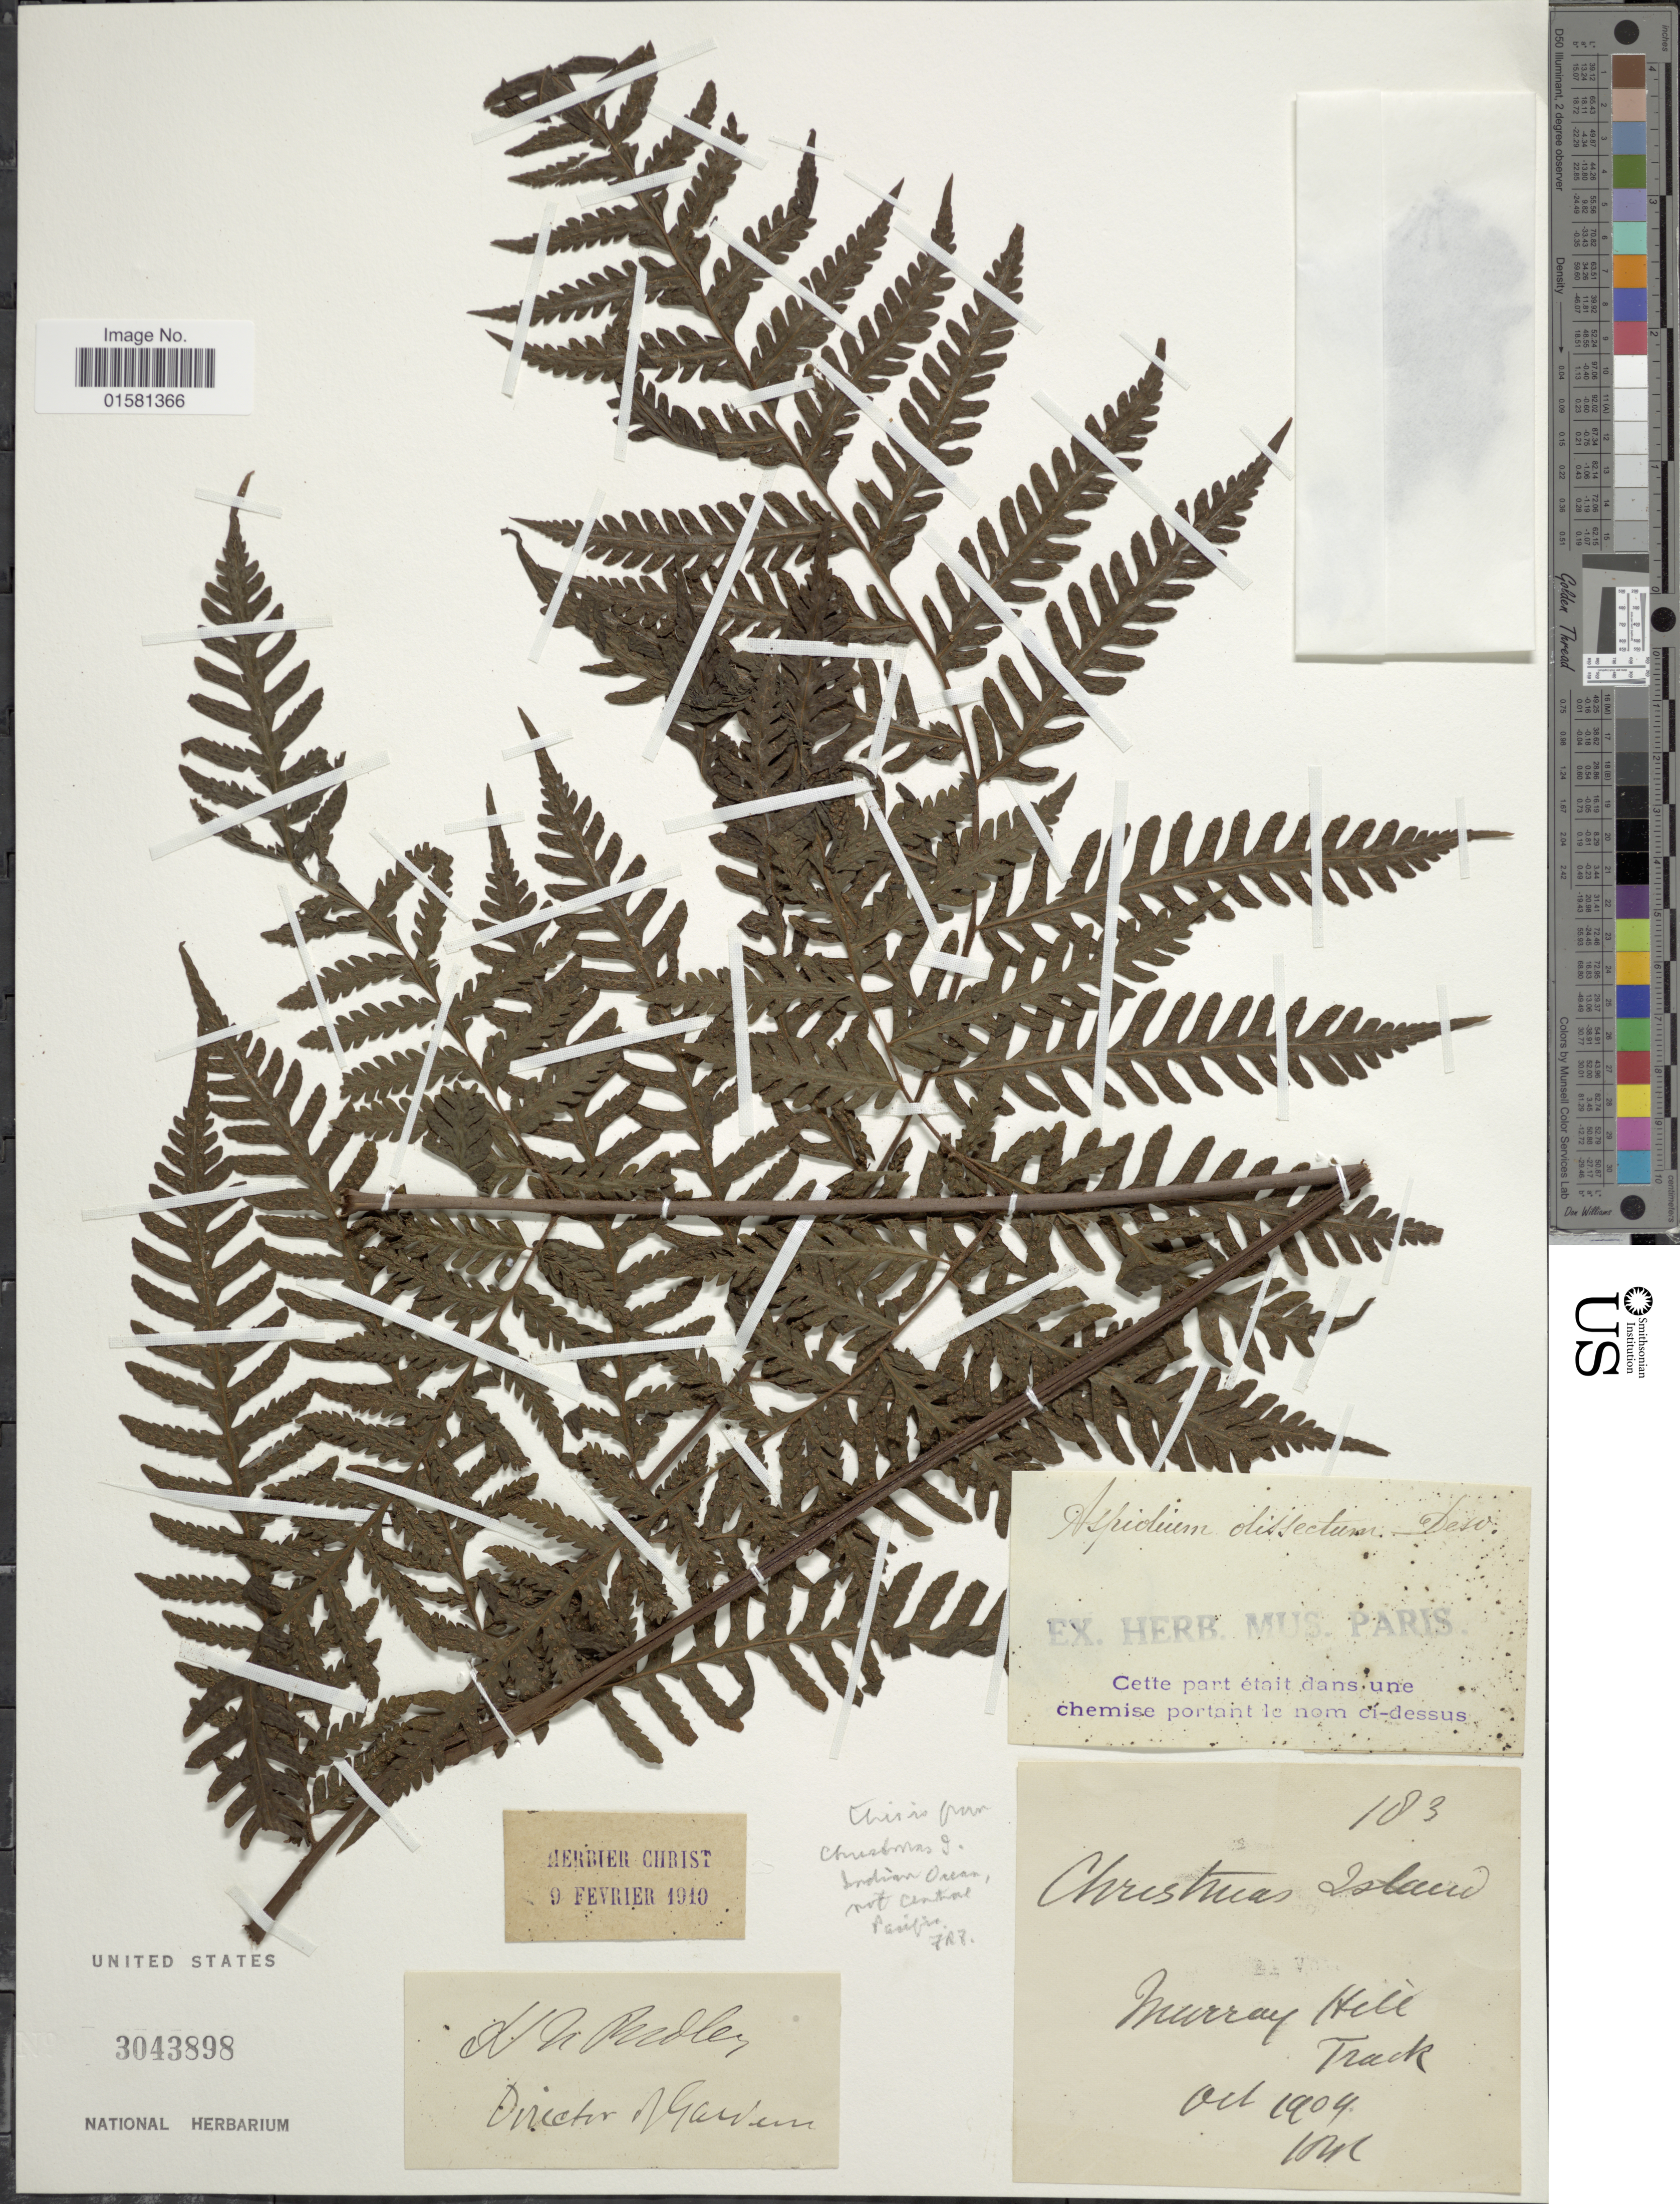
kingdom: Plantae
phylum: Tracheophyta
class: Polypodiopsida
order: Polypodiales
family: Tectariaceae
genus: Tectaria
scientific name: Tectaria dissecta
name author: (G. Forst.) Lellinger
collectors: H. N. Ridley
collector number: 183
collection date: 1904-10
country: Australia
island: Christmas Island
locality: Christmas Island, Murray Hill Track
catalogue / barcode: US 3043898